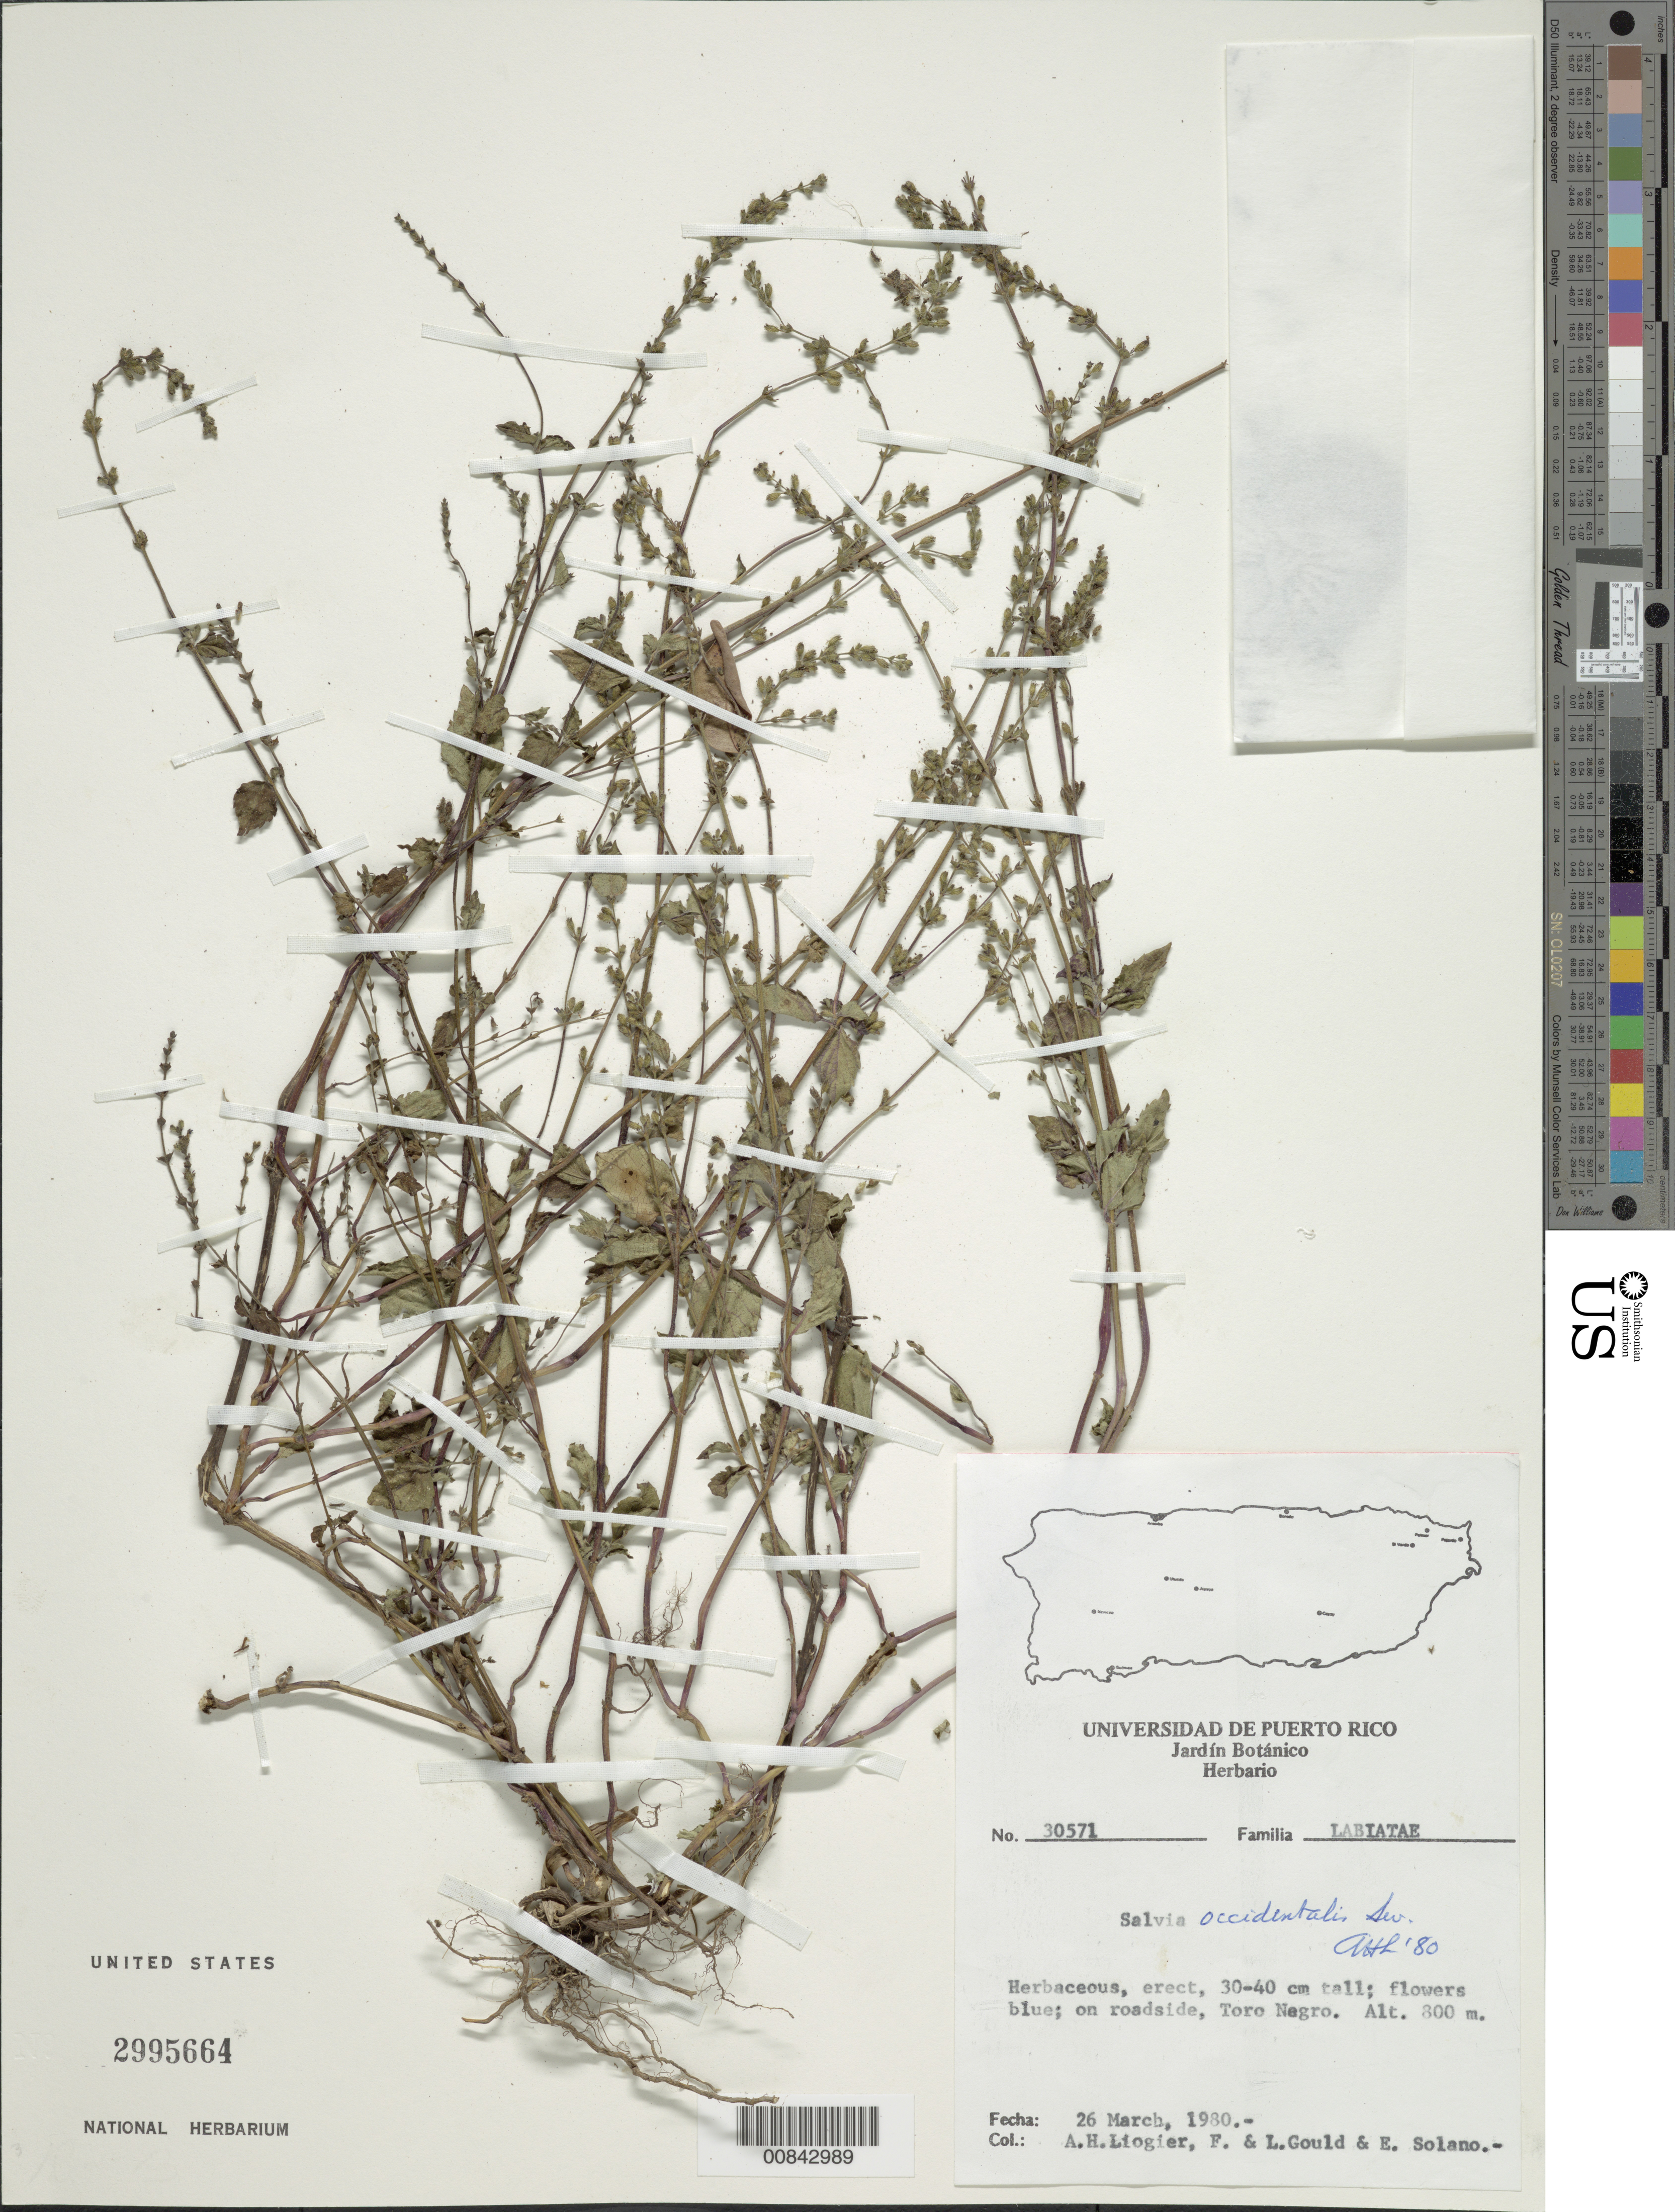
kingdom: Plantae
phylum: Tracheophyta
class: Magnoliopsida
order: Lamiales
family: Lamiaceae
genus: Salvia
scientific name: Salvia occidentalis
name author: Sw.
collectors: A. H. Liogier, F. Gould, L. Gould & E. Solano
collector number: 30571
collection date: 1980-03-26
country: Puerto Rico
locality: On roadside, Toro Negro.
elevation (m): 800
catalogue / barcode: US 2995664